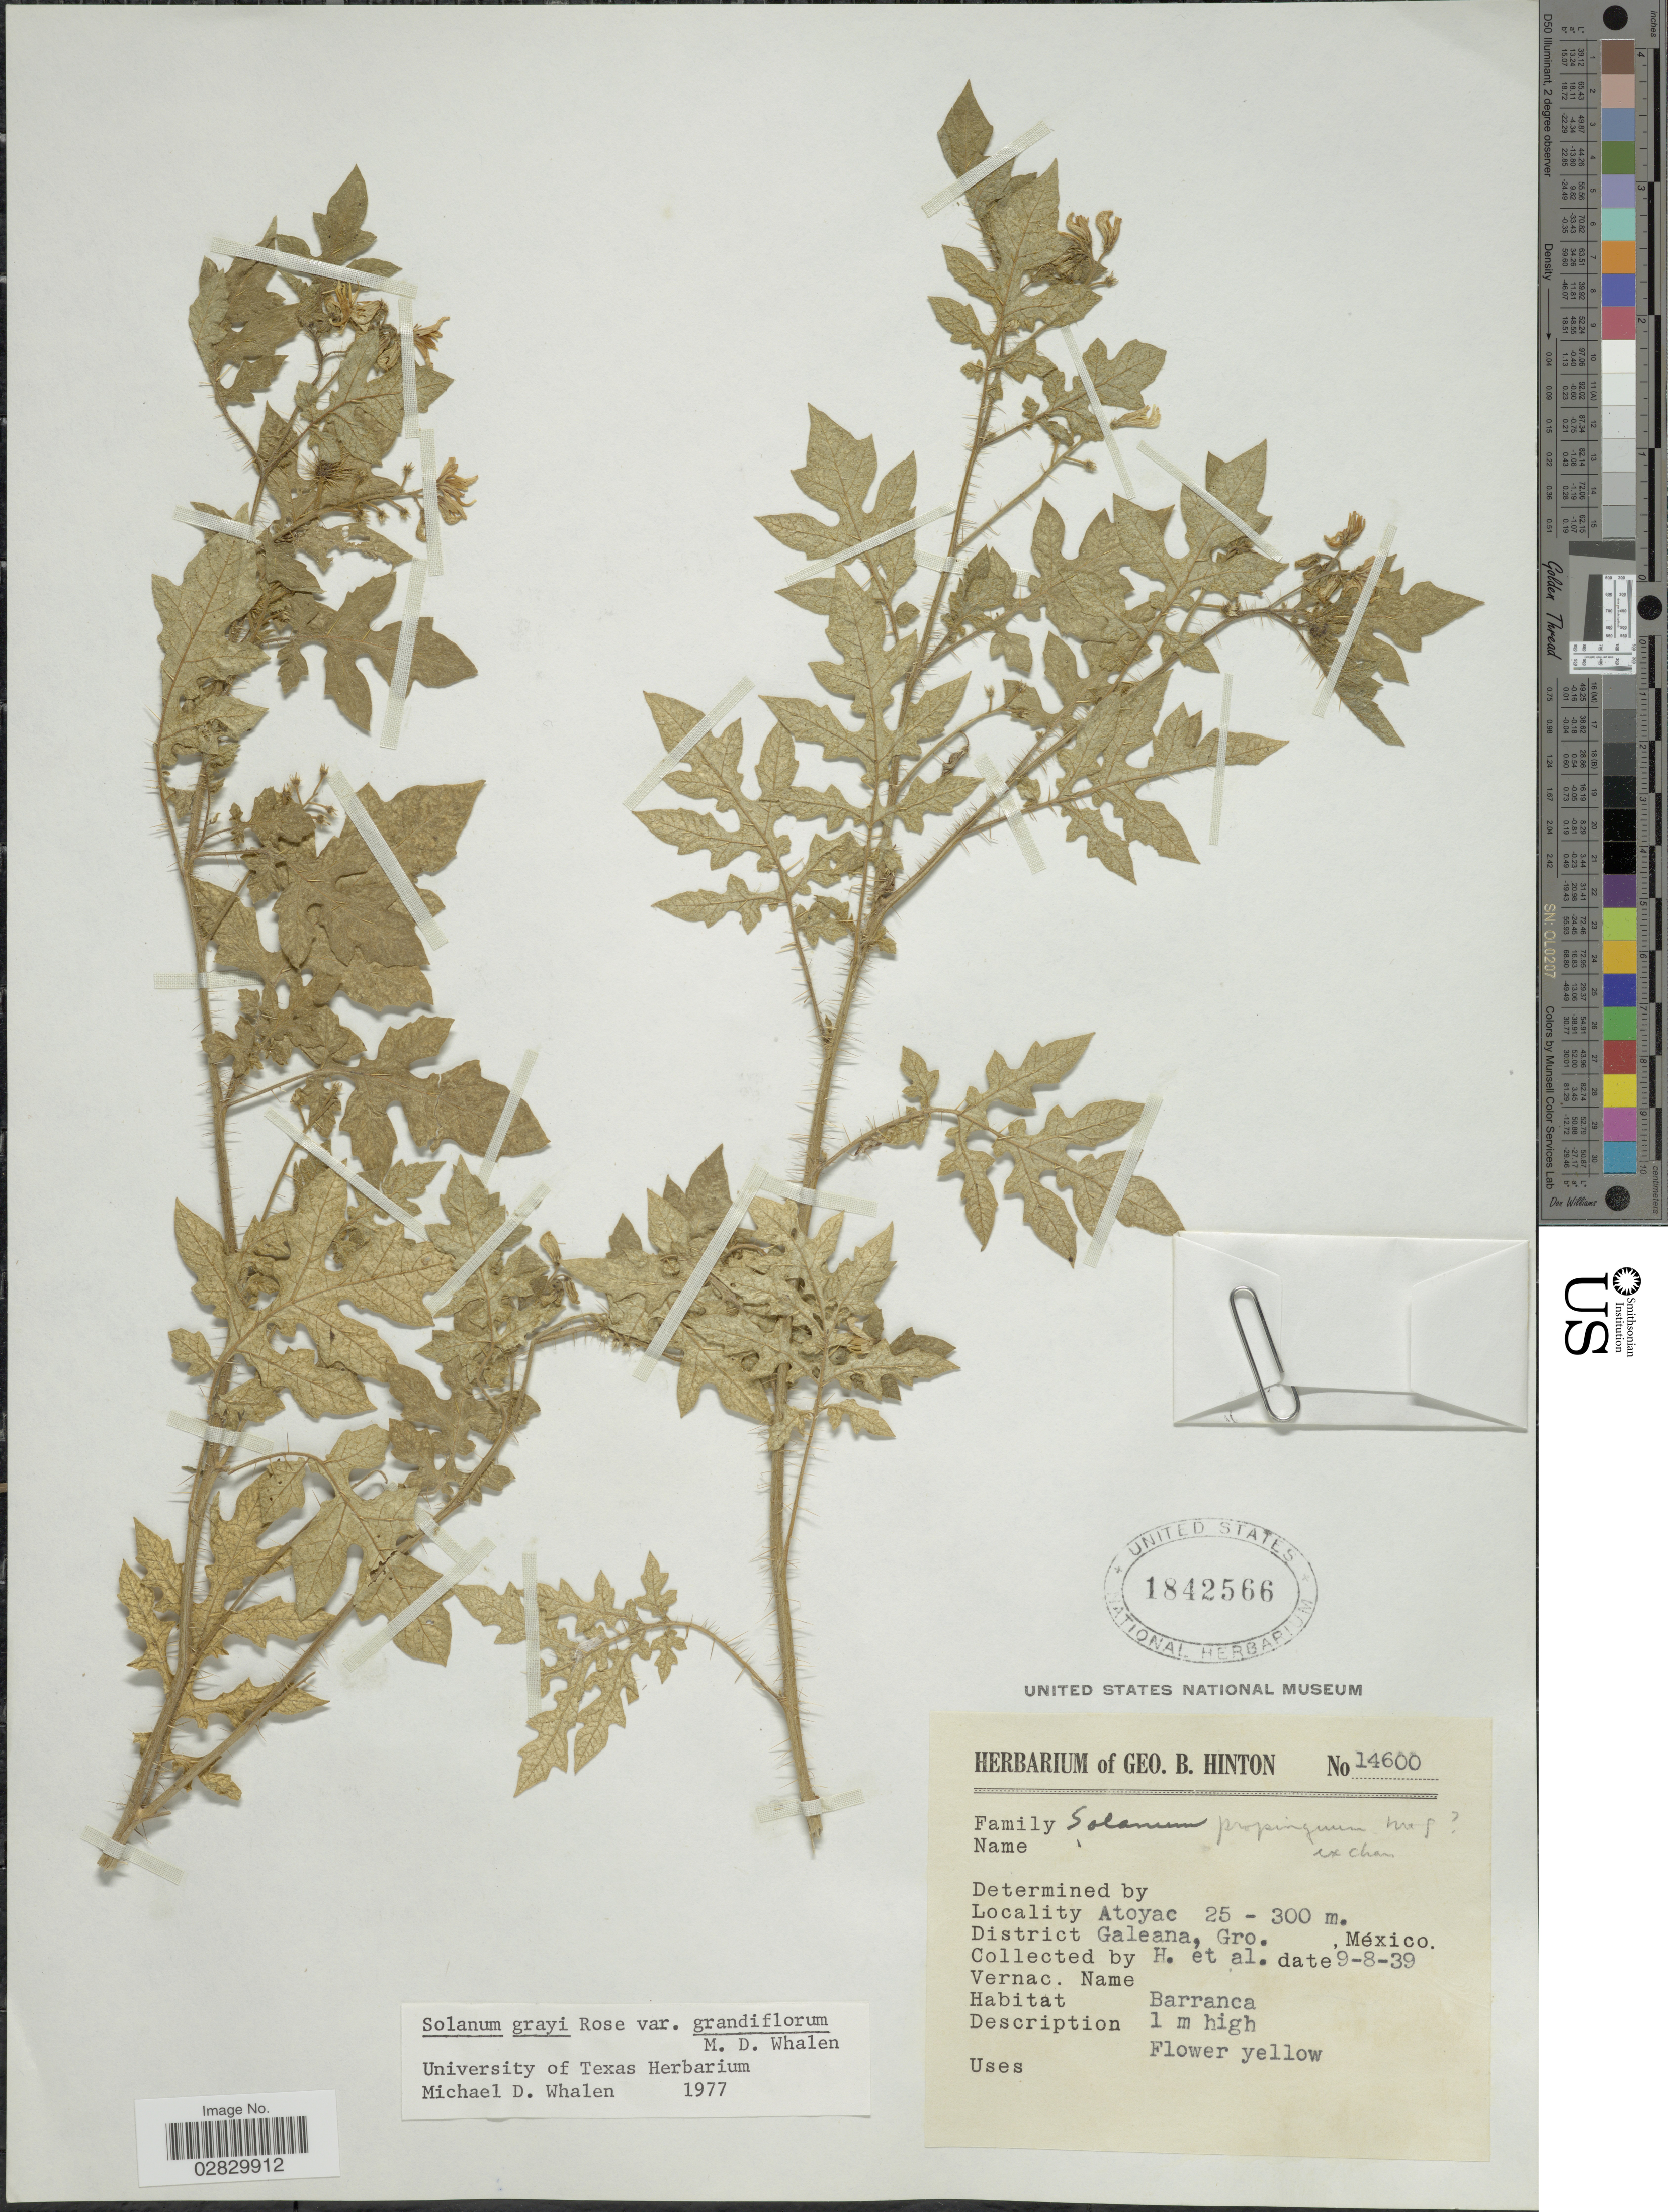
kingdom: Plantae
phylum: Tracheophyta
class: Magnoliopsida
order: Solanales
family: Solanaceae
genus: Solanum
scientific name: Solanum grayi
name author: Rose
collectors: G. B. Hinton & et al.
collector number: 14600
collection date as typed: Transcribed d/m/y: 9/8/39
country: Mexico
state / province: Guerrero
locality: Atoyac, District Galeana.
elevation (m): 25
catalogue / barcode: US 1842566